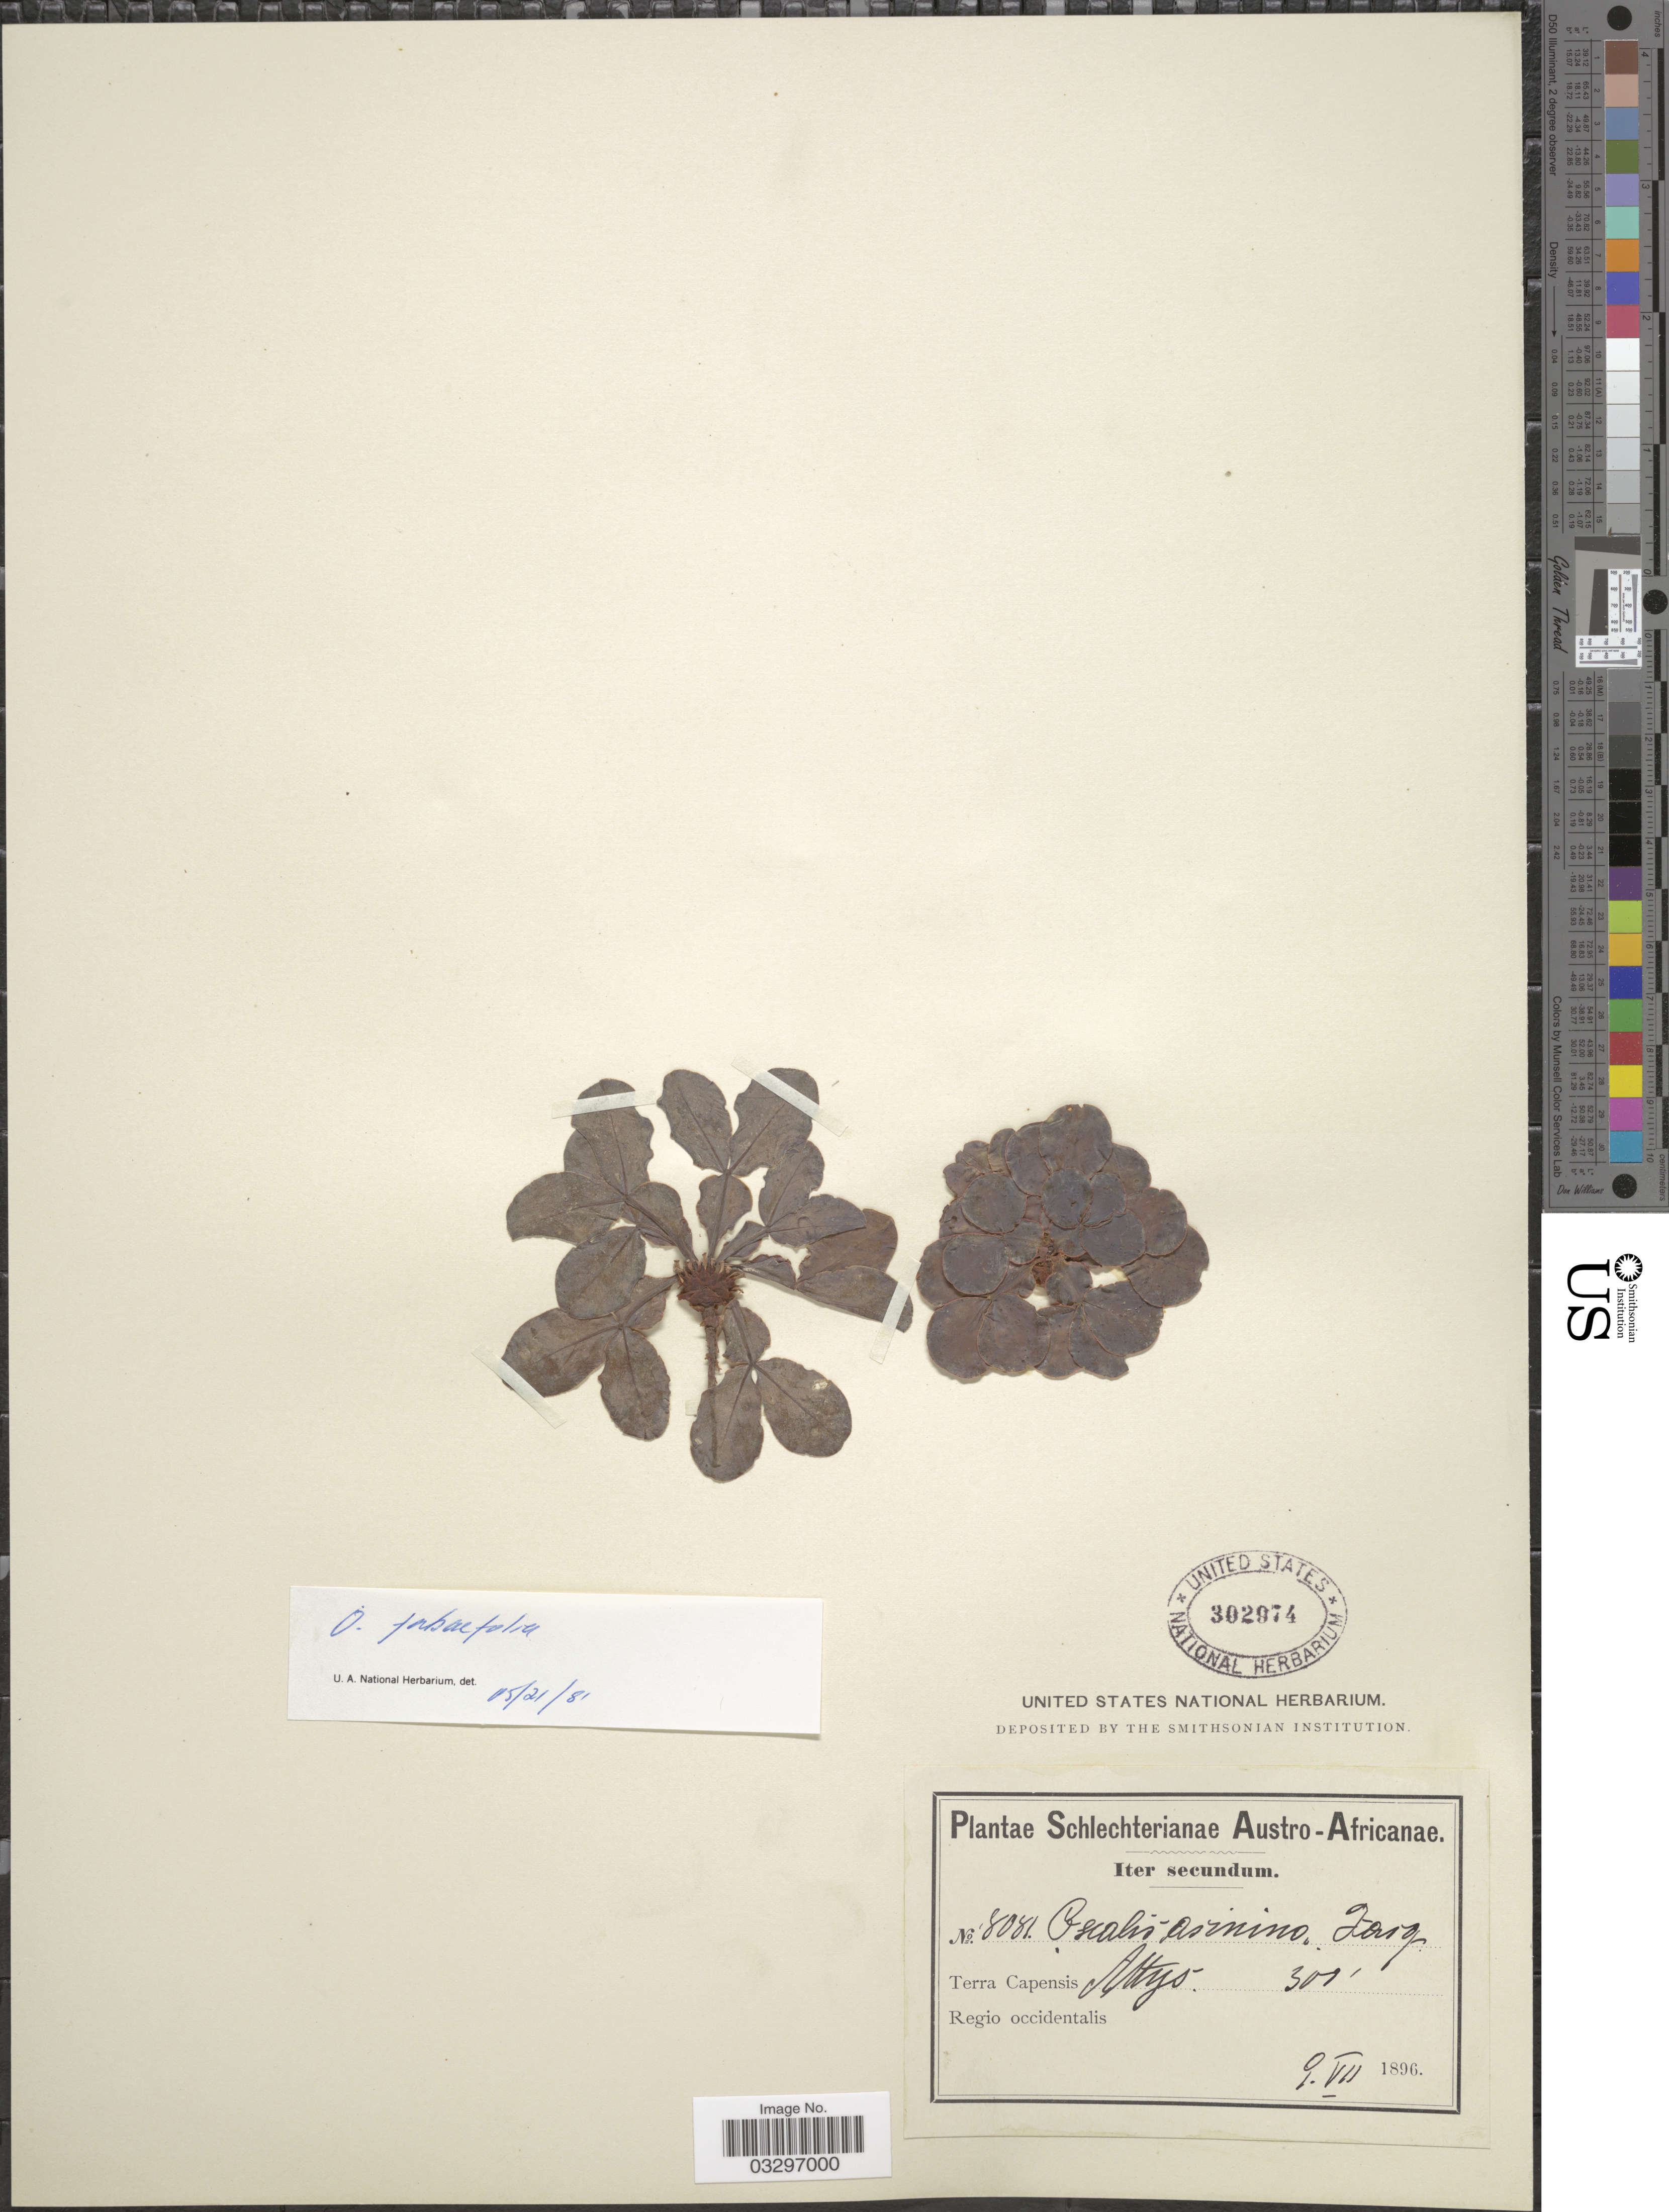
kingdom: Plantae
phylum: Tracheophyta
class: Magnoliopsida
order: Oxalidales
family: Oxalidaceae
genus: Oxalis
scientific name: Oxalis asinina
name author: Jacq.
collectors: Schlechter, --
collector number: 8081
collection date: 1896-07-09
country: South Africa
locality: Austro-Africanae, Terra Capensis, Attys [interpreted], Regio occidentalis.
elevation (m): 91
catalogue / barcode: US 302974